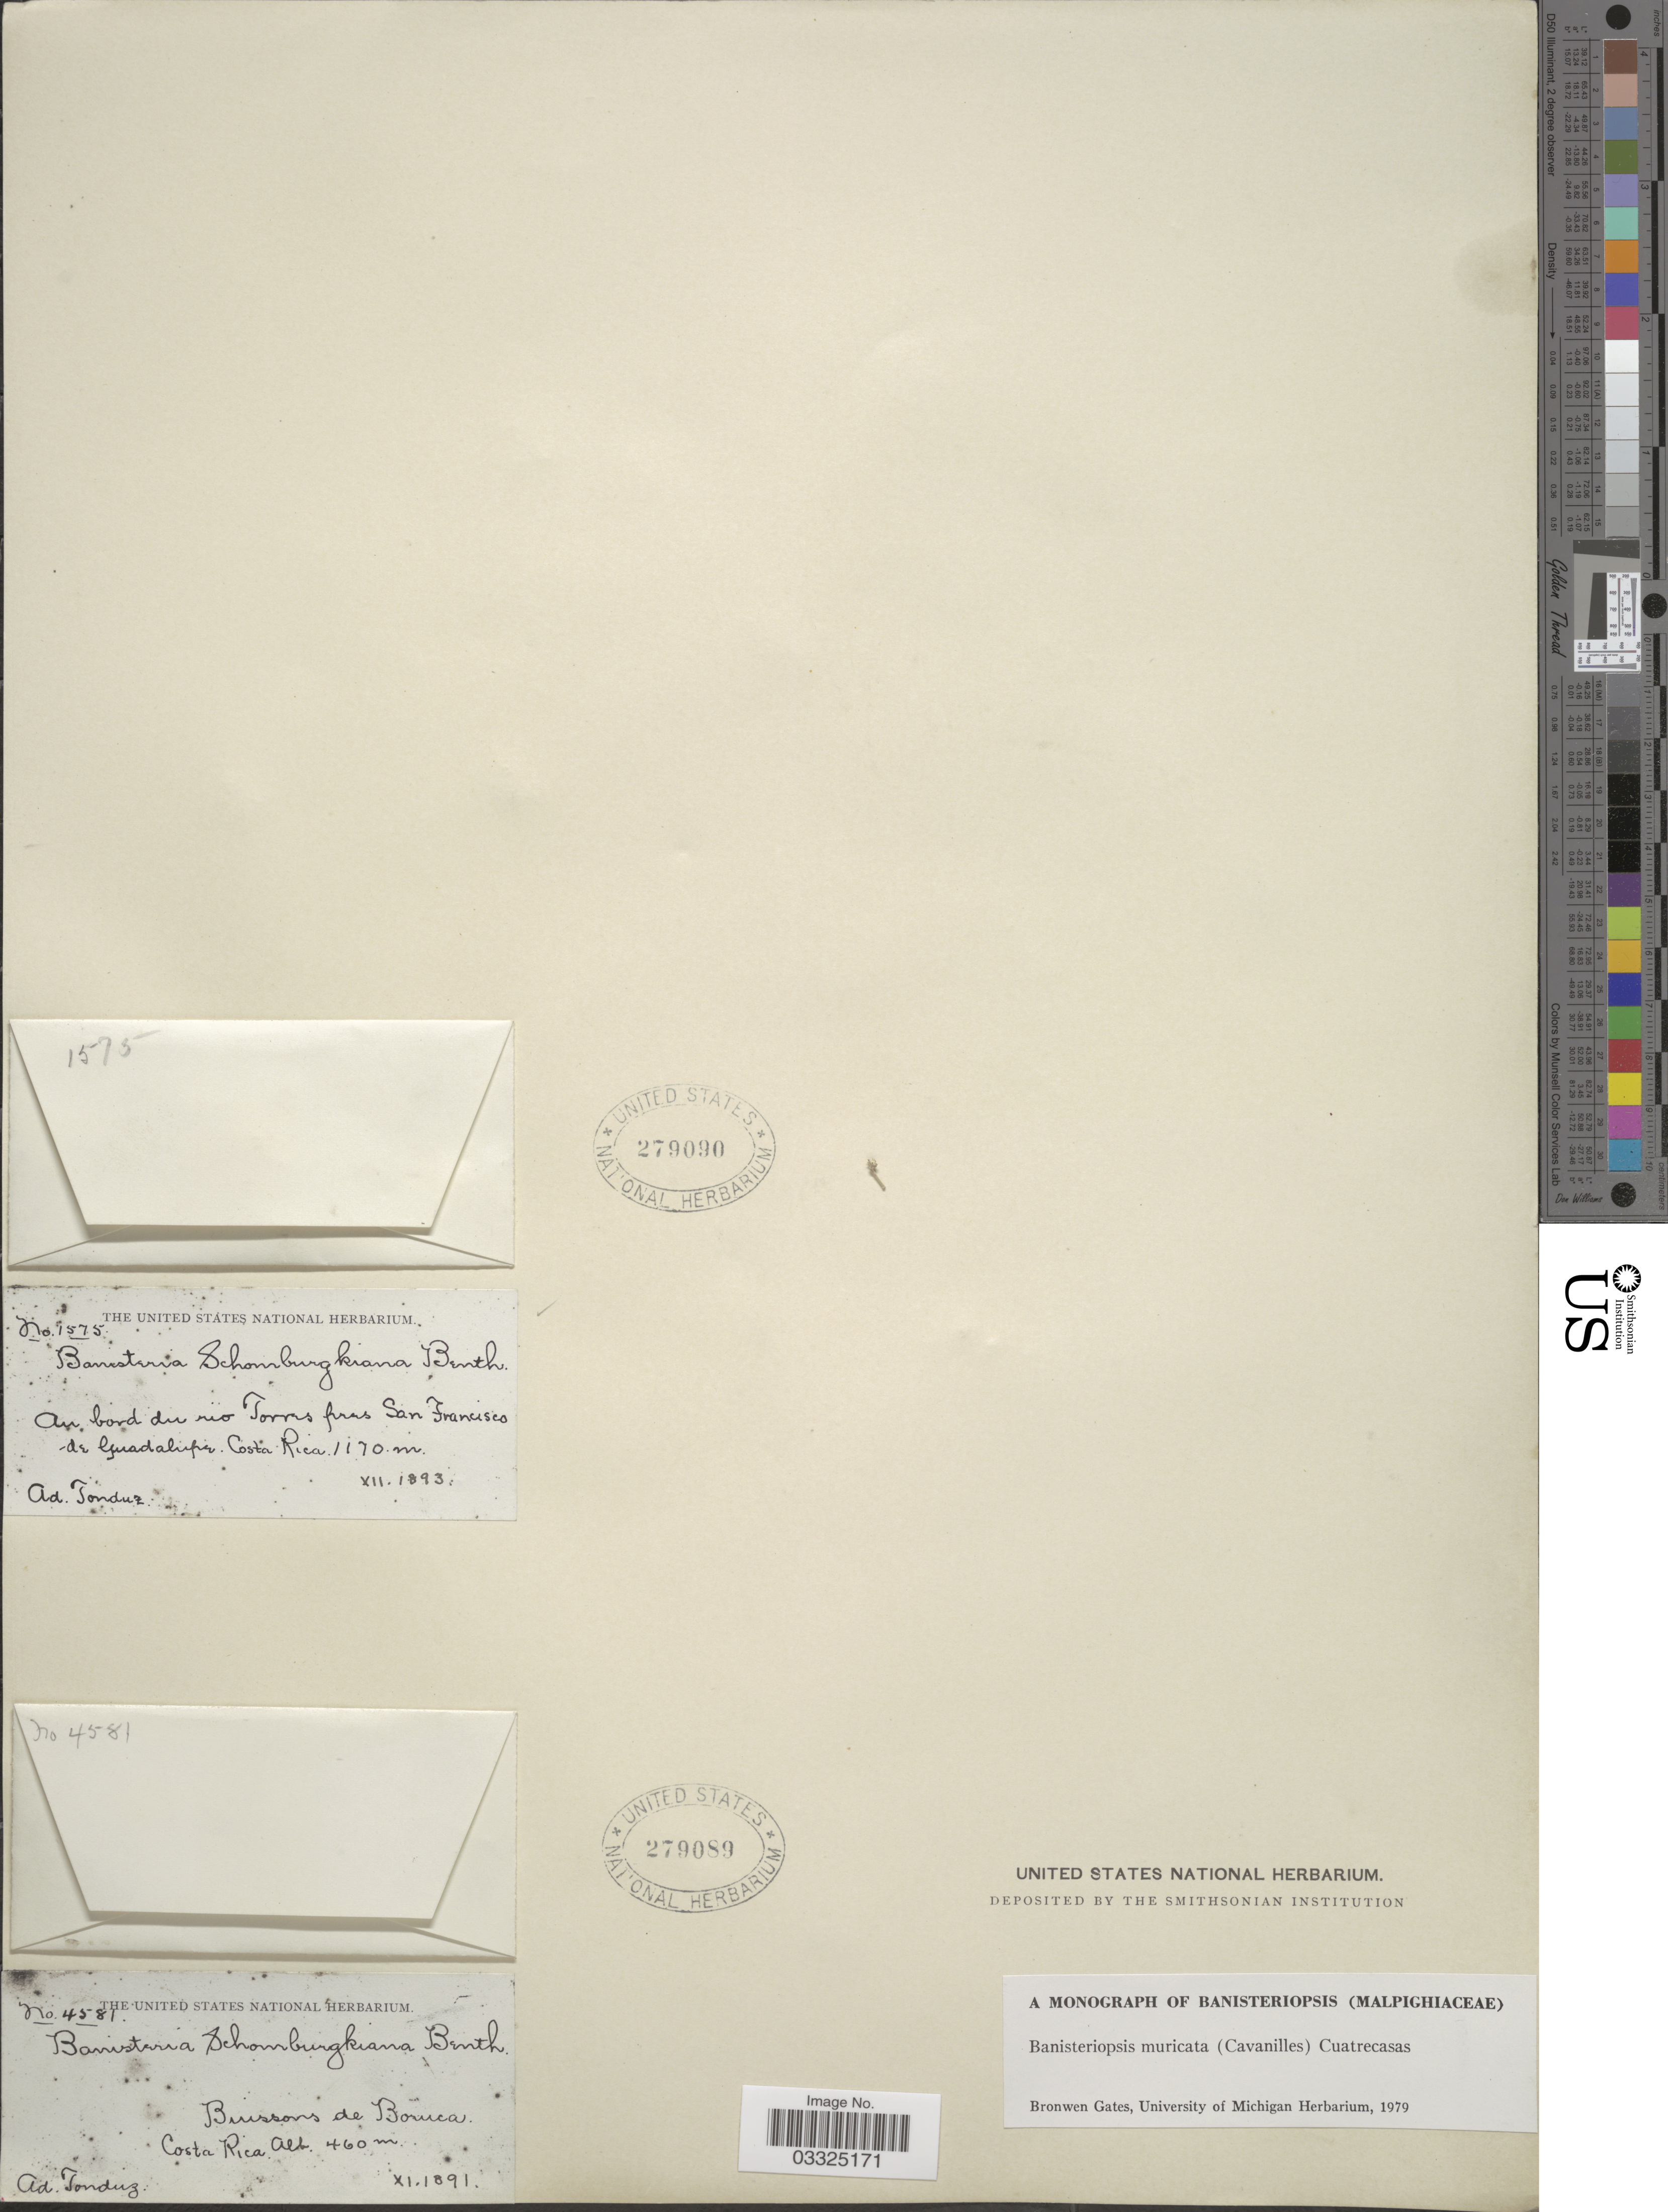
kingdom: Plantae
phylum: Tracheophyta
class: Magnoliopsida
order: Malpighiales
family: Malpighiaceae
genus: Banisteriopsis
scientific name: Banisteriopsis muricata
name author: (Cav.) Cuatrec.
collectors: A. Tonduz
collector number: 1575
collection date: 1893-12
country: Costa Rica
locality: Au bord du rio Torres pres San Francisco de Guadalupe.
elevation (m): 1170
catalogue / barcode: US 279090-2